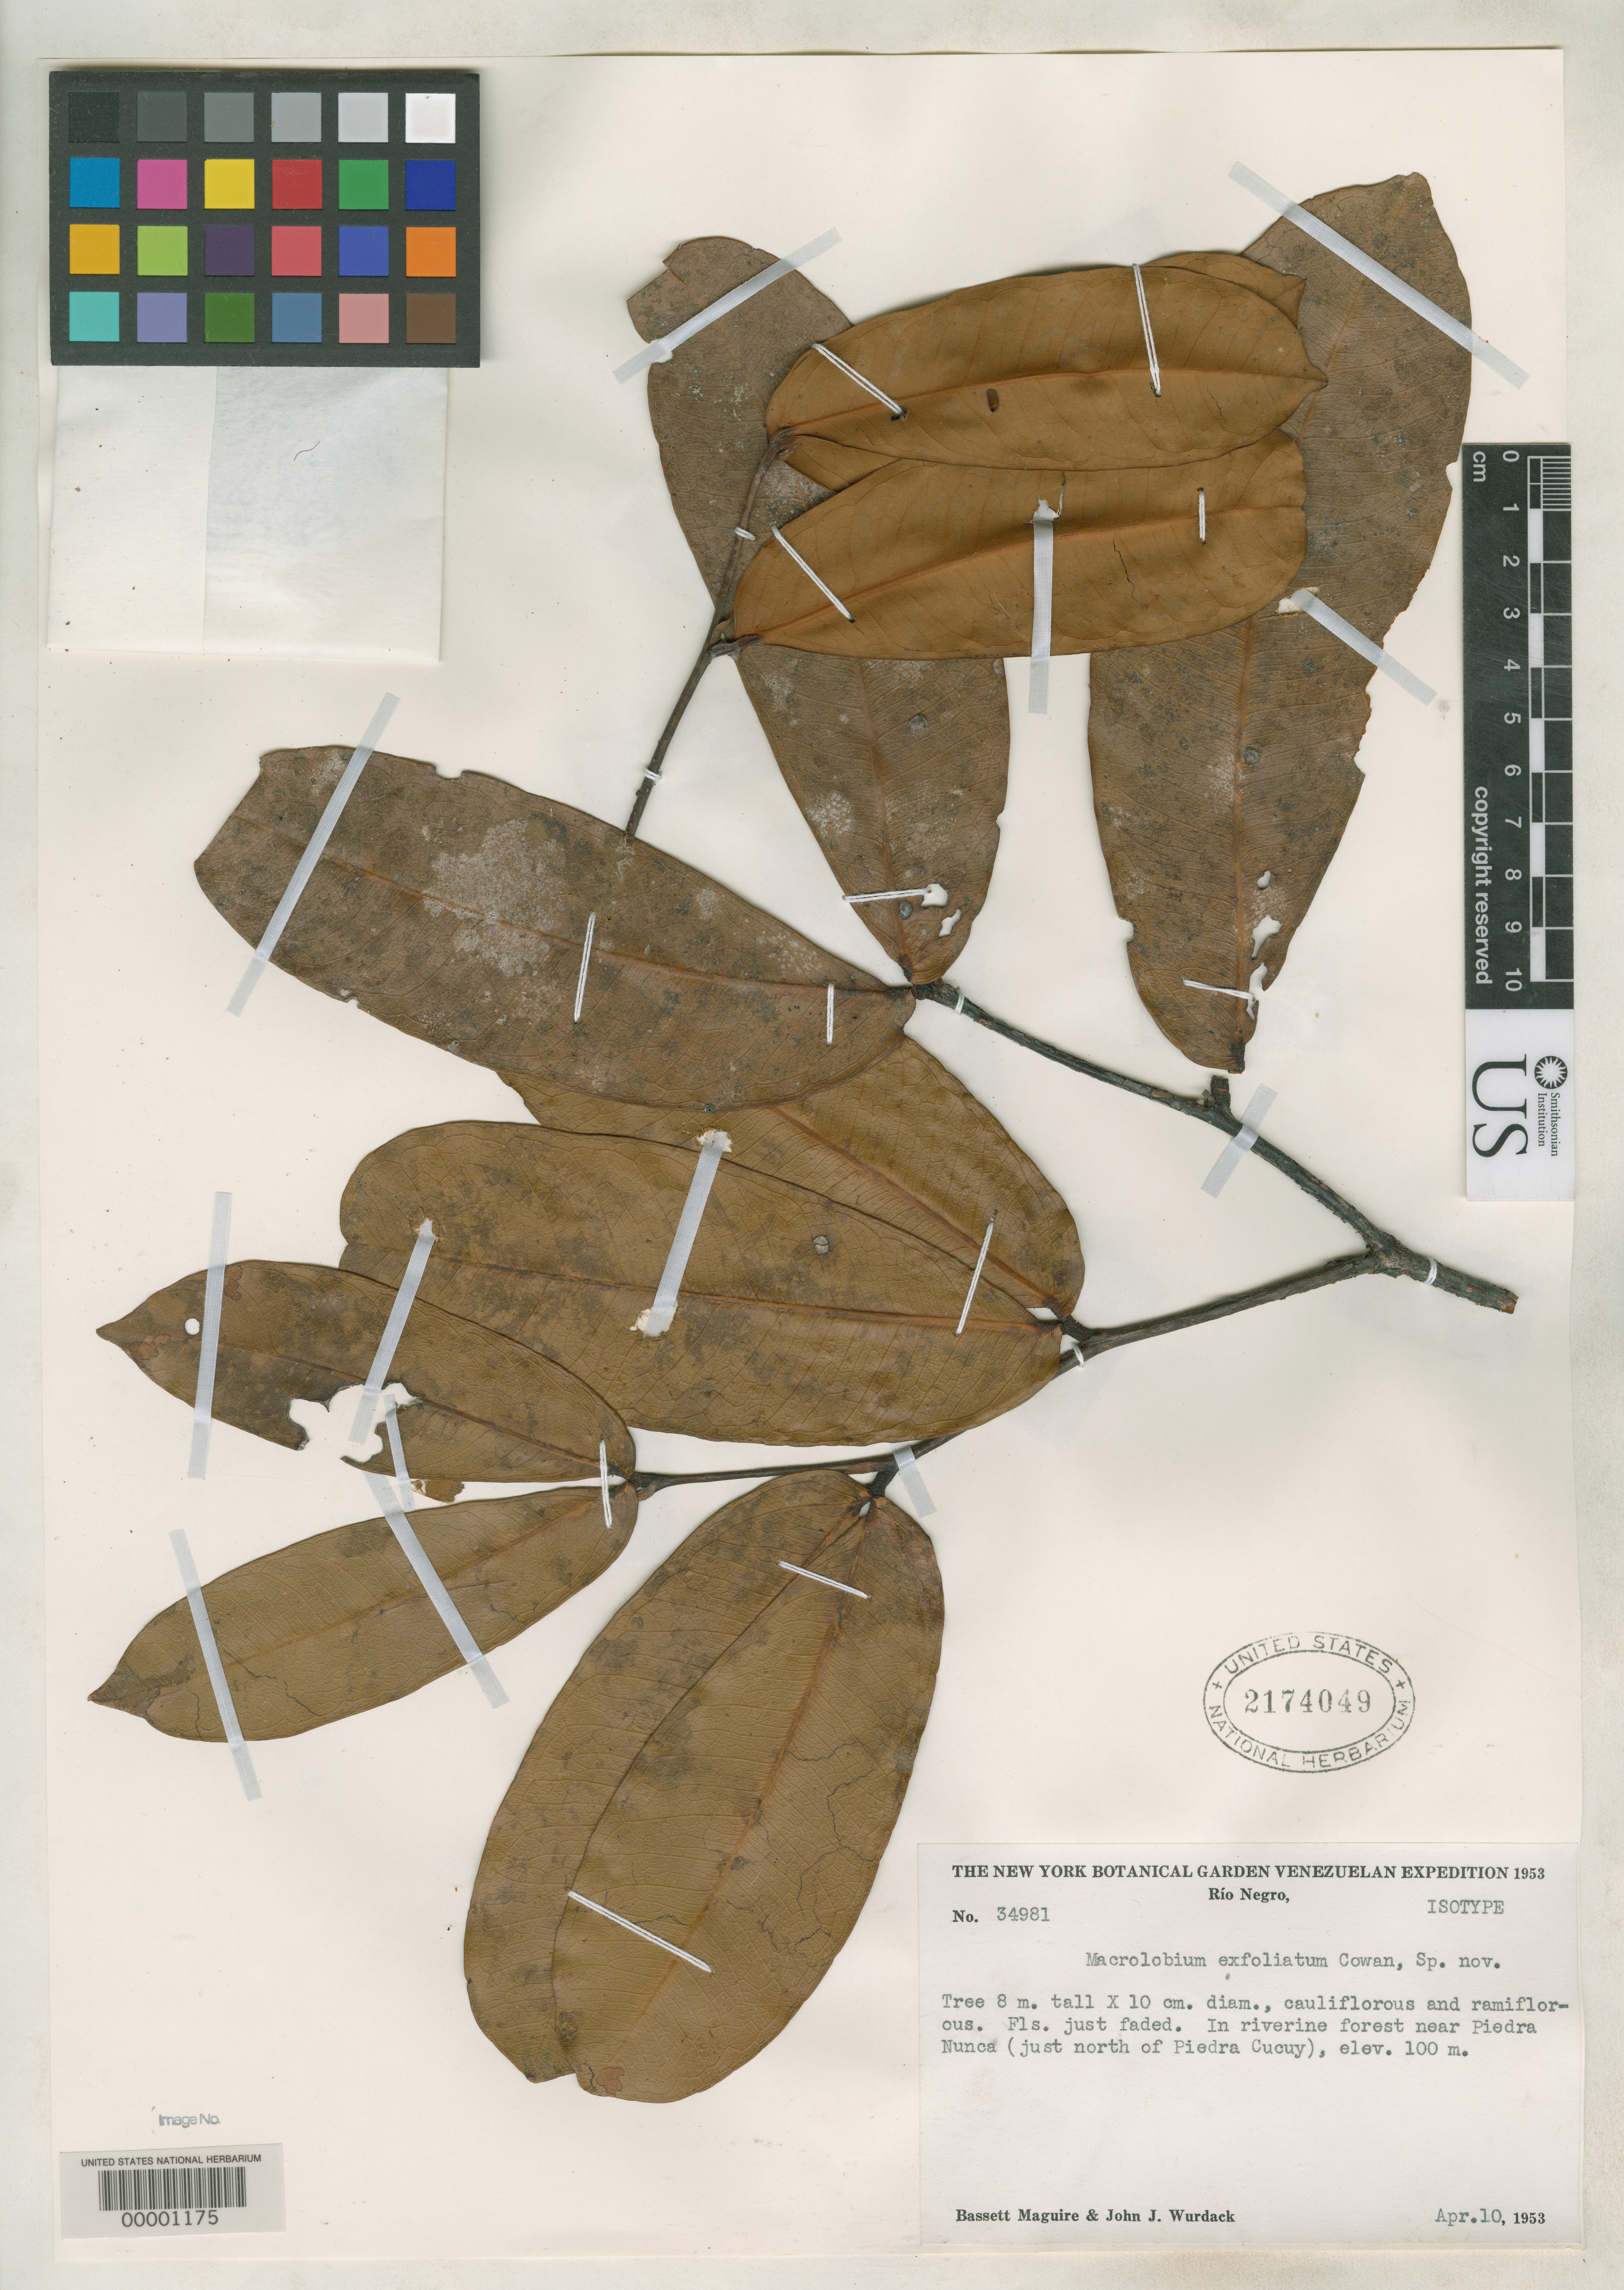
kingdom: Plantae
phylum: Tracheophyta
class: Magnoliopsida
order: Fabales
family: Fabaceae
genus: Macrolobium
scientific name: Macrolobium exfoliatum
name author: R.S. Cowan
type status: Isotype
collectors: B. Maguire & J. J. Wurdack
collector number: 34981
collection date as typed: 10 Apr 1953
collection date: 1953-04-10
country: Venezuela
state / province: Amazonas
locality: Rio Negro, near Piedro Nunca, N of Piedra Cucuy.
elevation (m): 100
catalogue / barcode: US 2174049